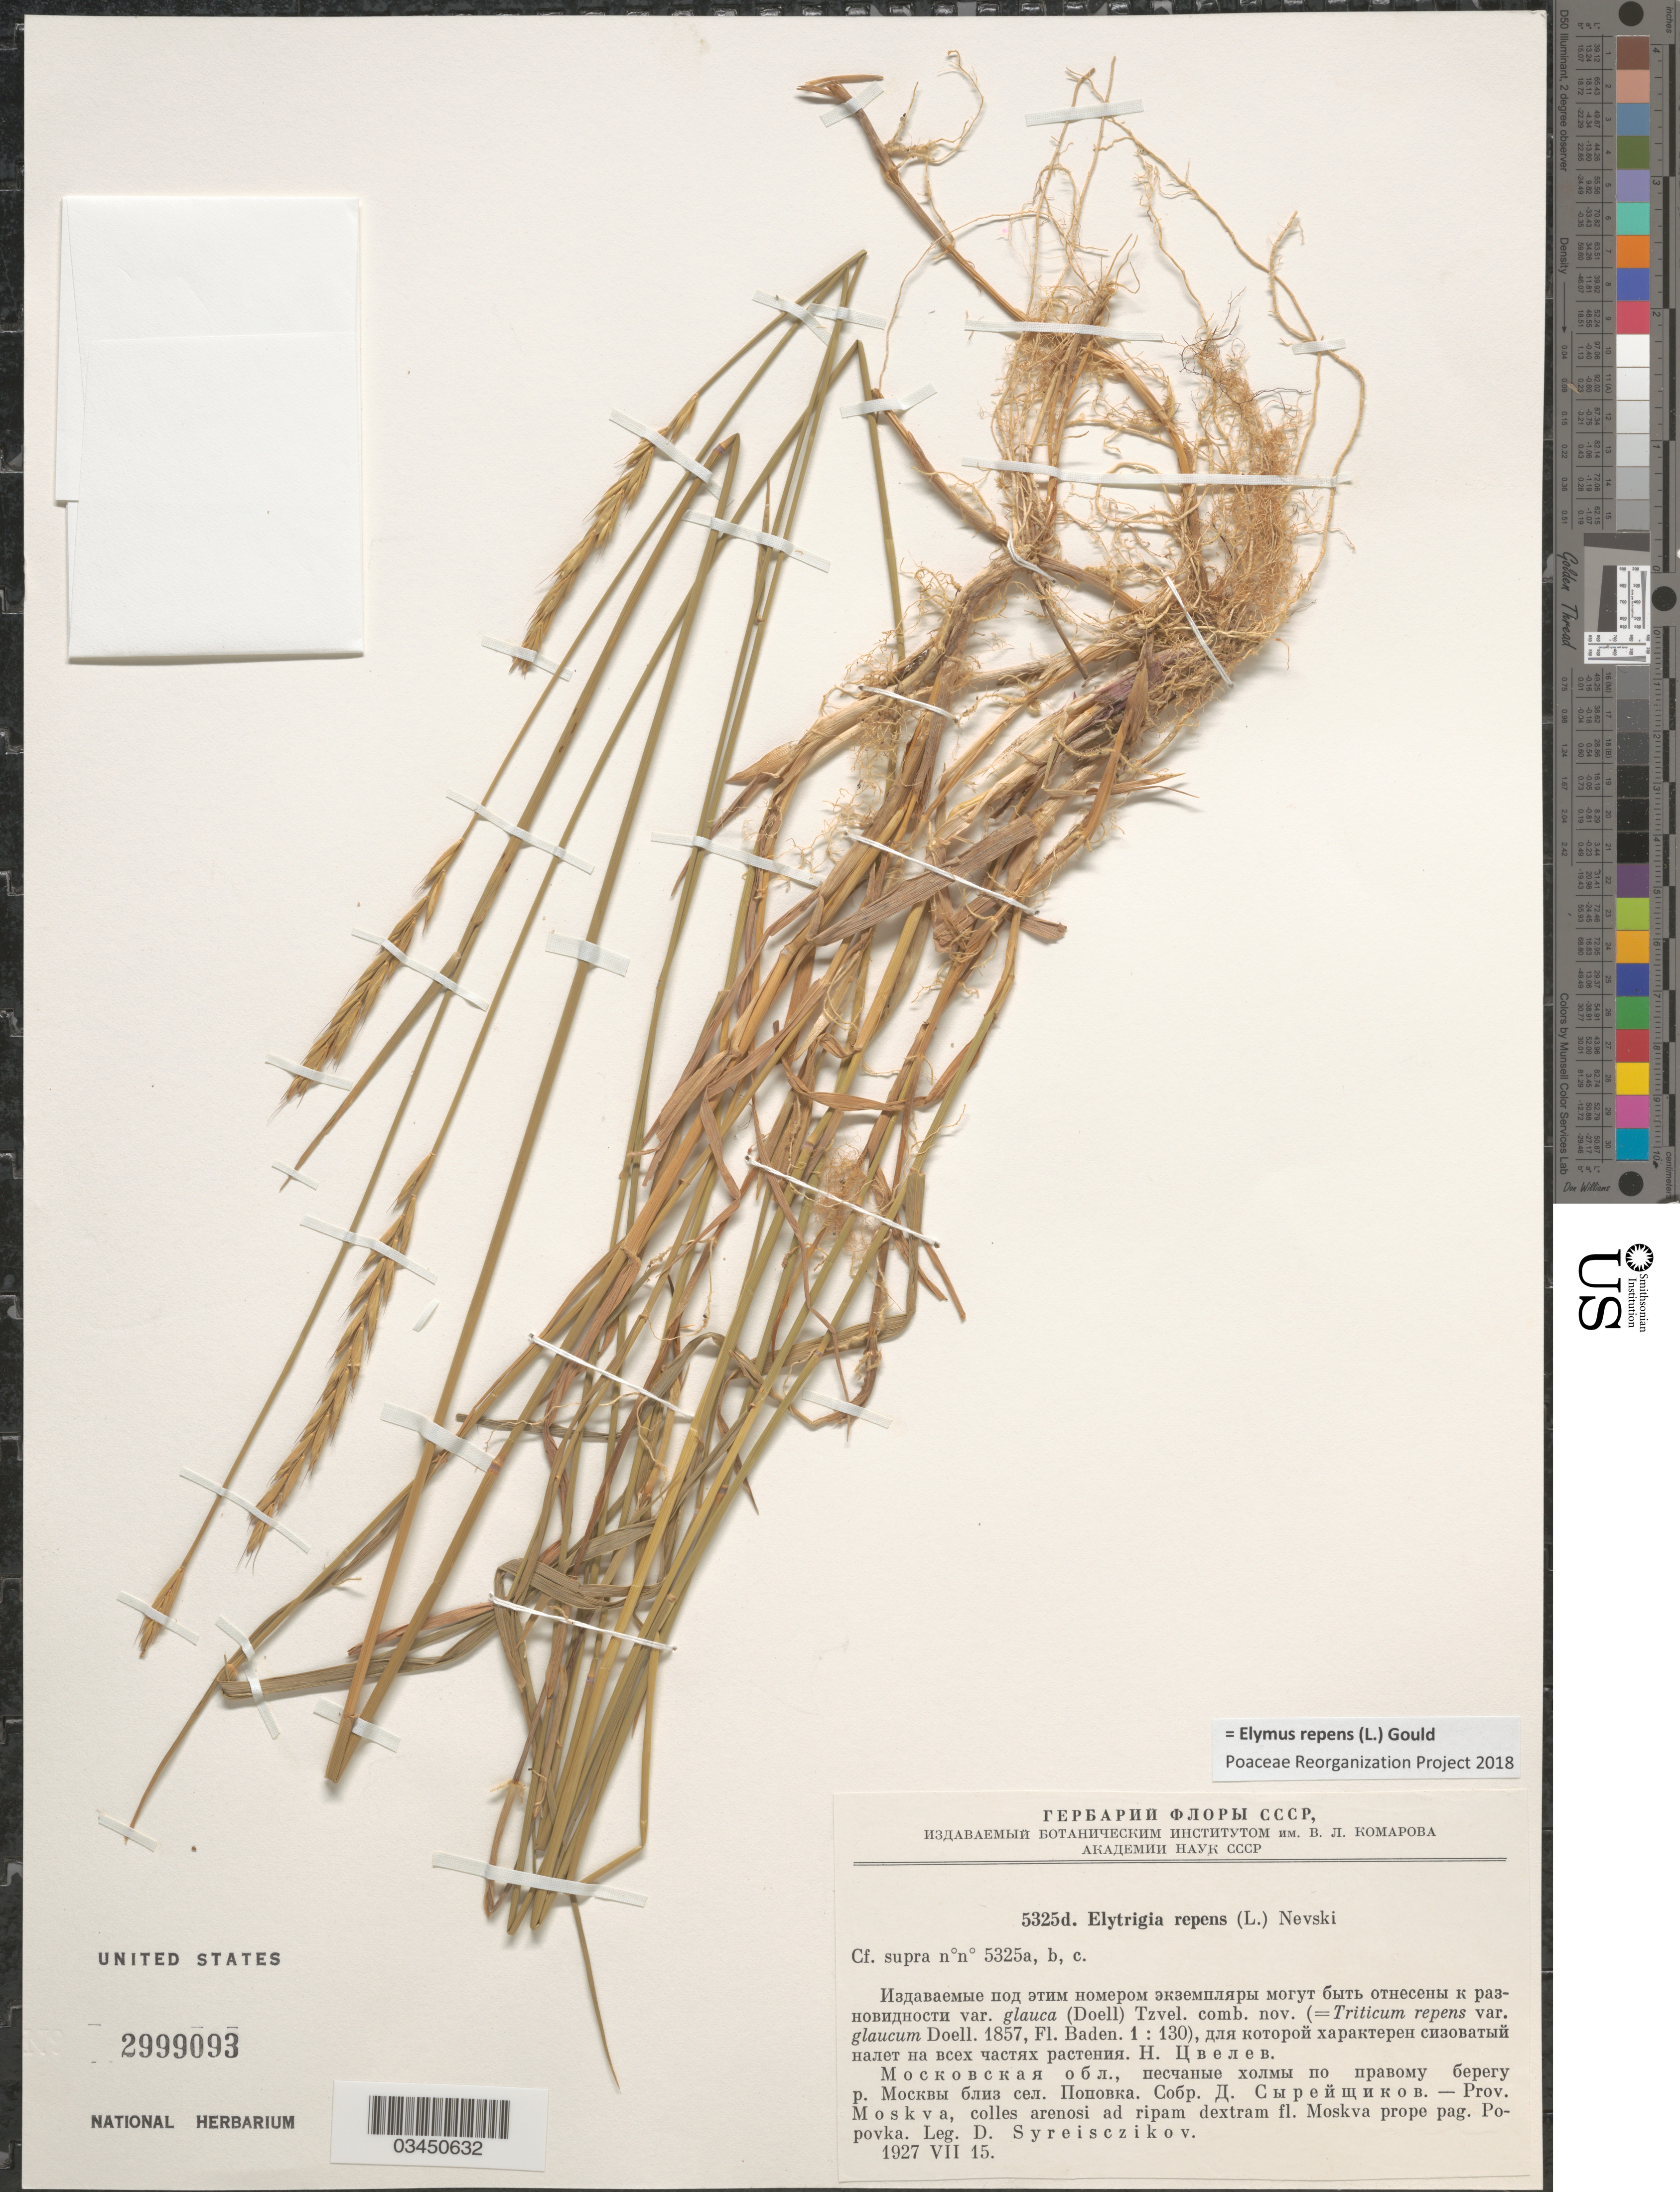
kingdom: Plantae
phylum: Tracheophyta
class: Liliopsida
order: Poales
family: Poaceae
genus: Elymus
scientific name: Elymus repens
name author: (L.) Gould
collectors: D. Syreisczikov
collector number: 5325d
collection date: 1927-07-15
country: Russian Federation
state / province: Moscow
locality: Prov. Moskva, colles arenosi ad ripam dextram fl. Moskva prope pag. Popovka.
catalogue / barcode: US 2999093